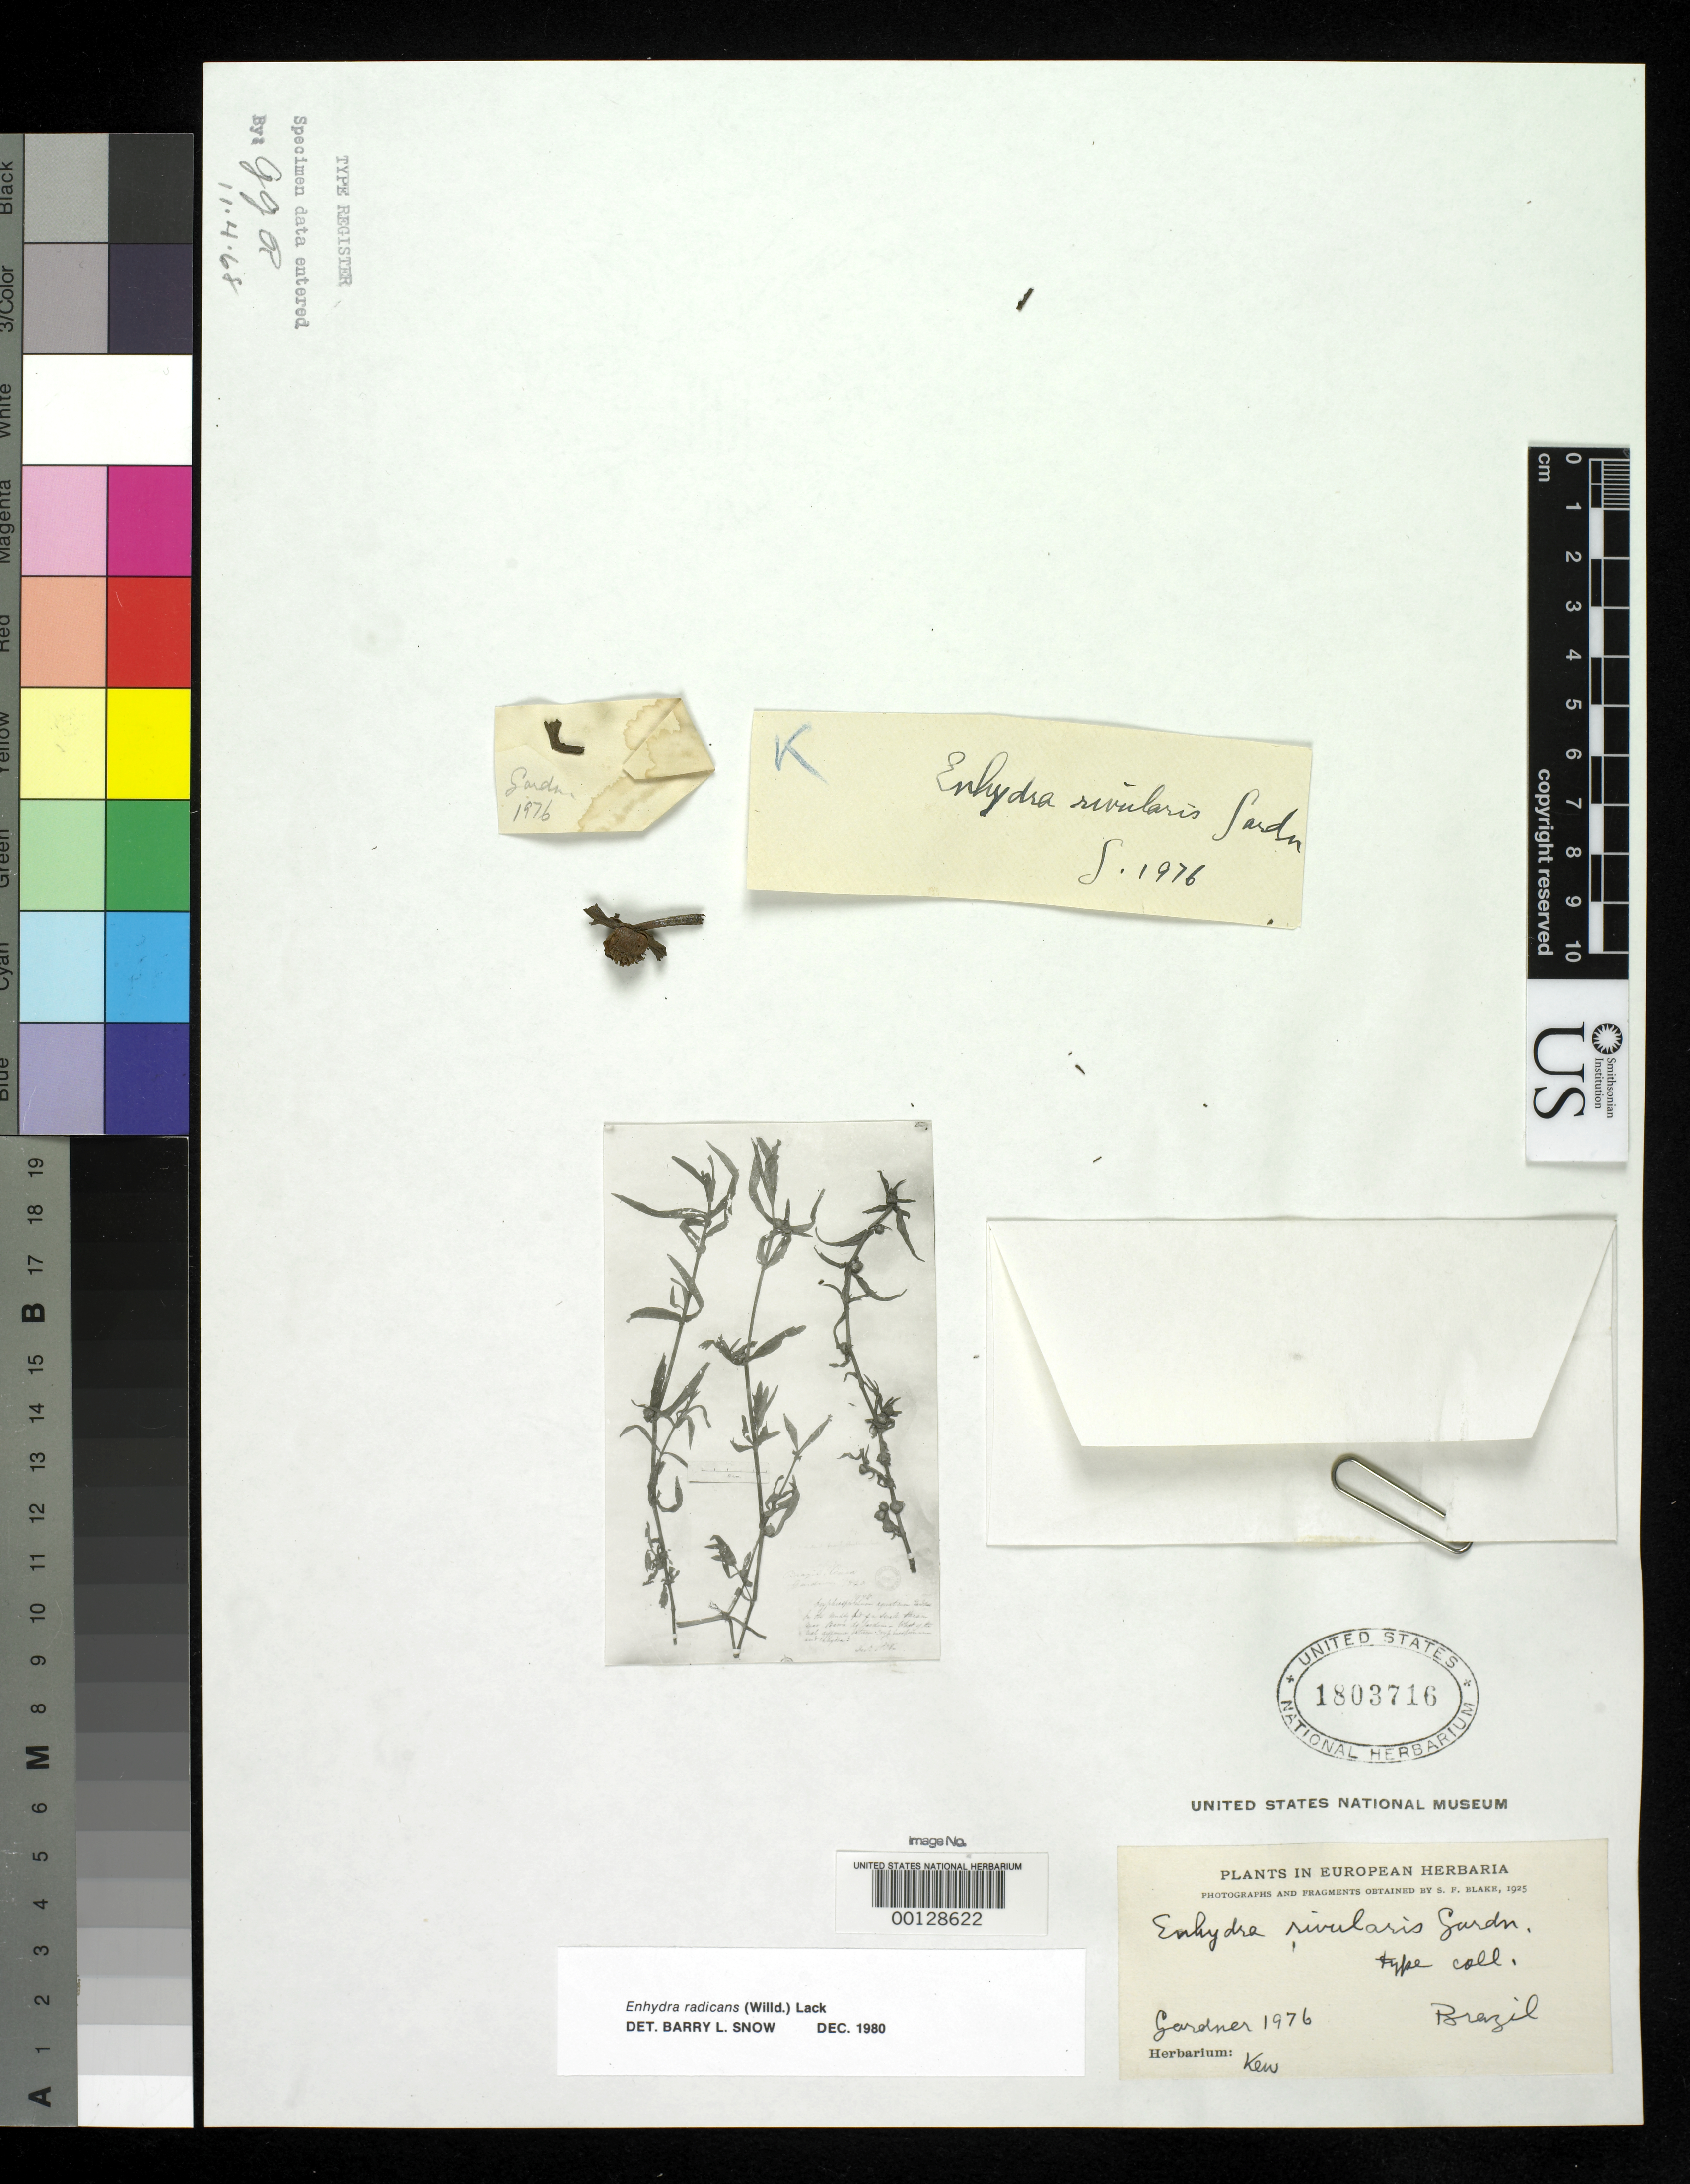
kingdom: Plantae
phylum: Tracheophyta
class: Magnoliopsida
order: Asterales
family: Asteraceae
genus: Enydra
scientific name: Enydra rivularis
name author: Gardner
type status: Type Fragment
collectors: G. Gardner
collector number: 1976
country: Brazil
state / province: Minas Gerais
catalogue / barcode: US 1803716